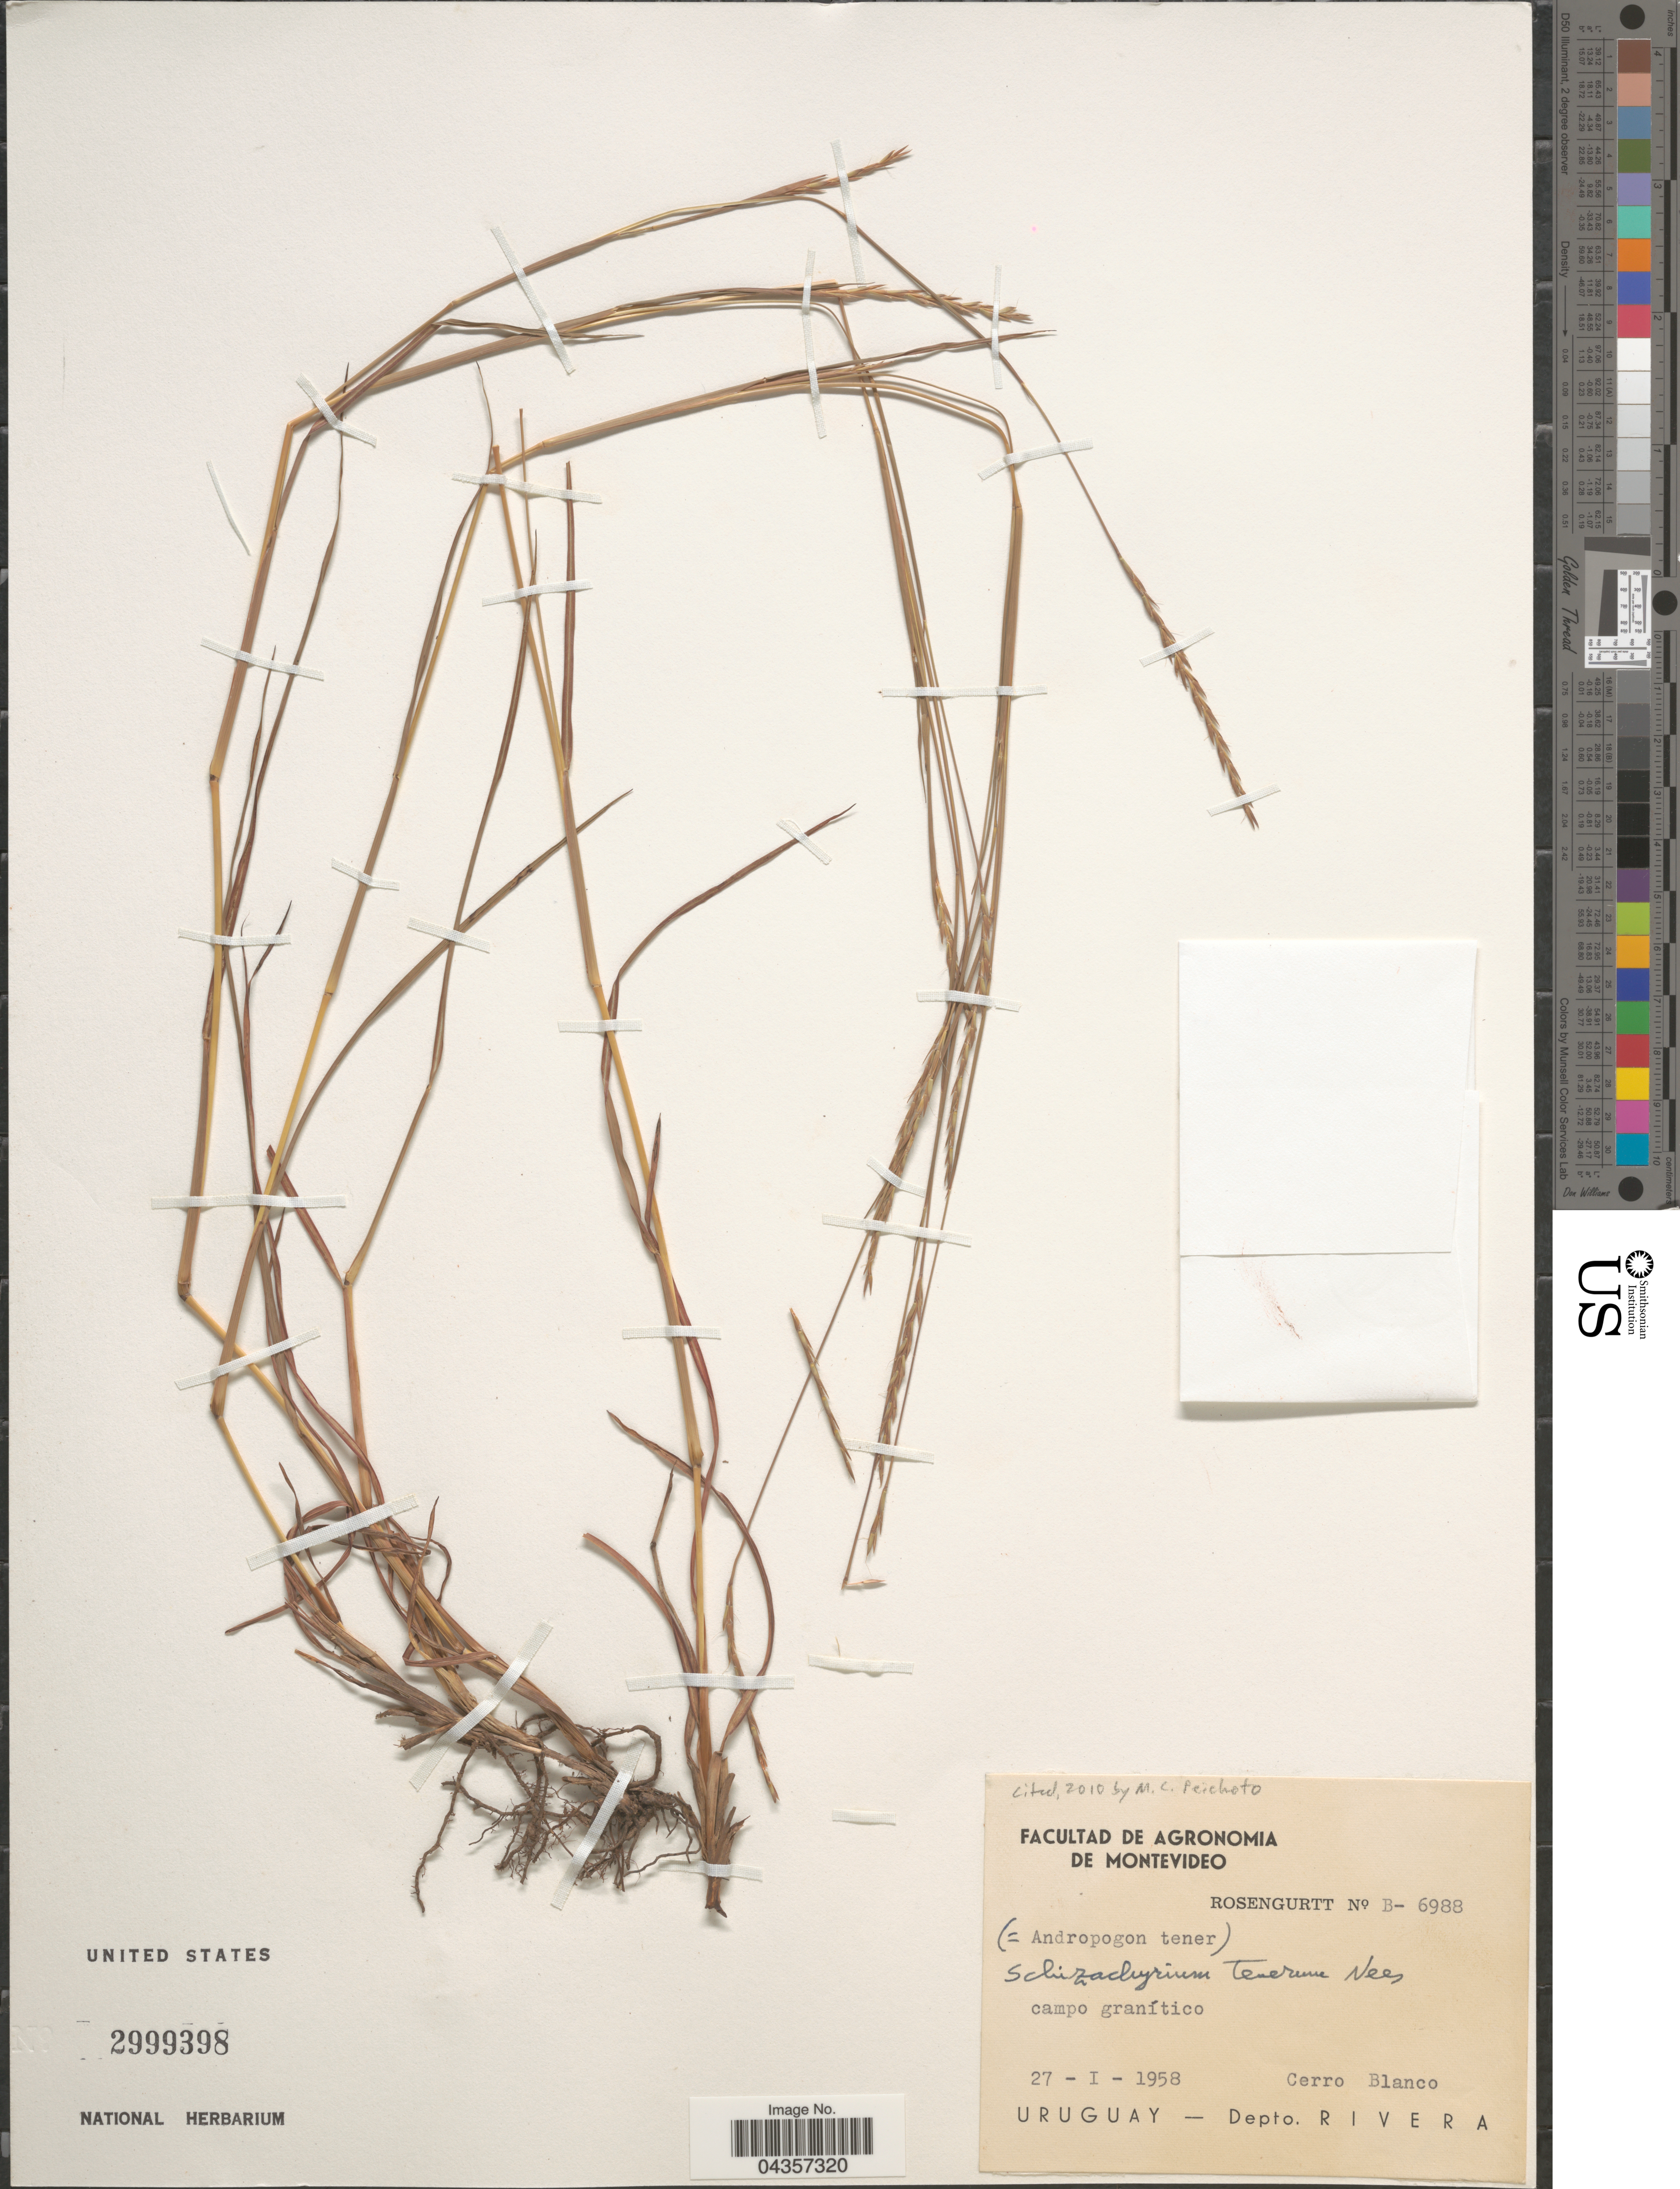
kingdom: Plantae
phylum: Tracheophyta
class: Liliopsida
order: Poales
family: Poaceae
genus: Schizachyrium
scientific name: Schizachyrium tenerum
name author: Nees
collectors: Rosengurtt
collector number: B-6988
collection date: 1958-01-27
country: Uruguay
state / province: Rivera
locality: Cerro Blanco. Depto. Rivera.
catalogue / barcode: US 2999398